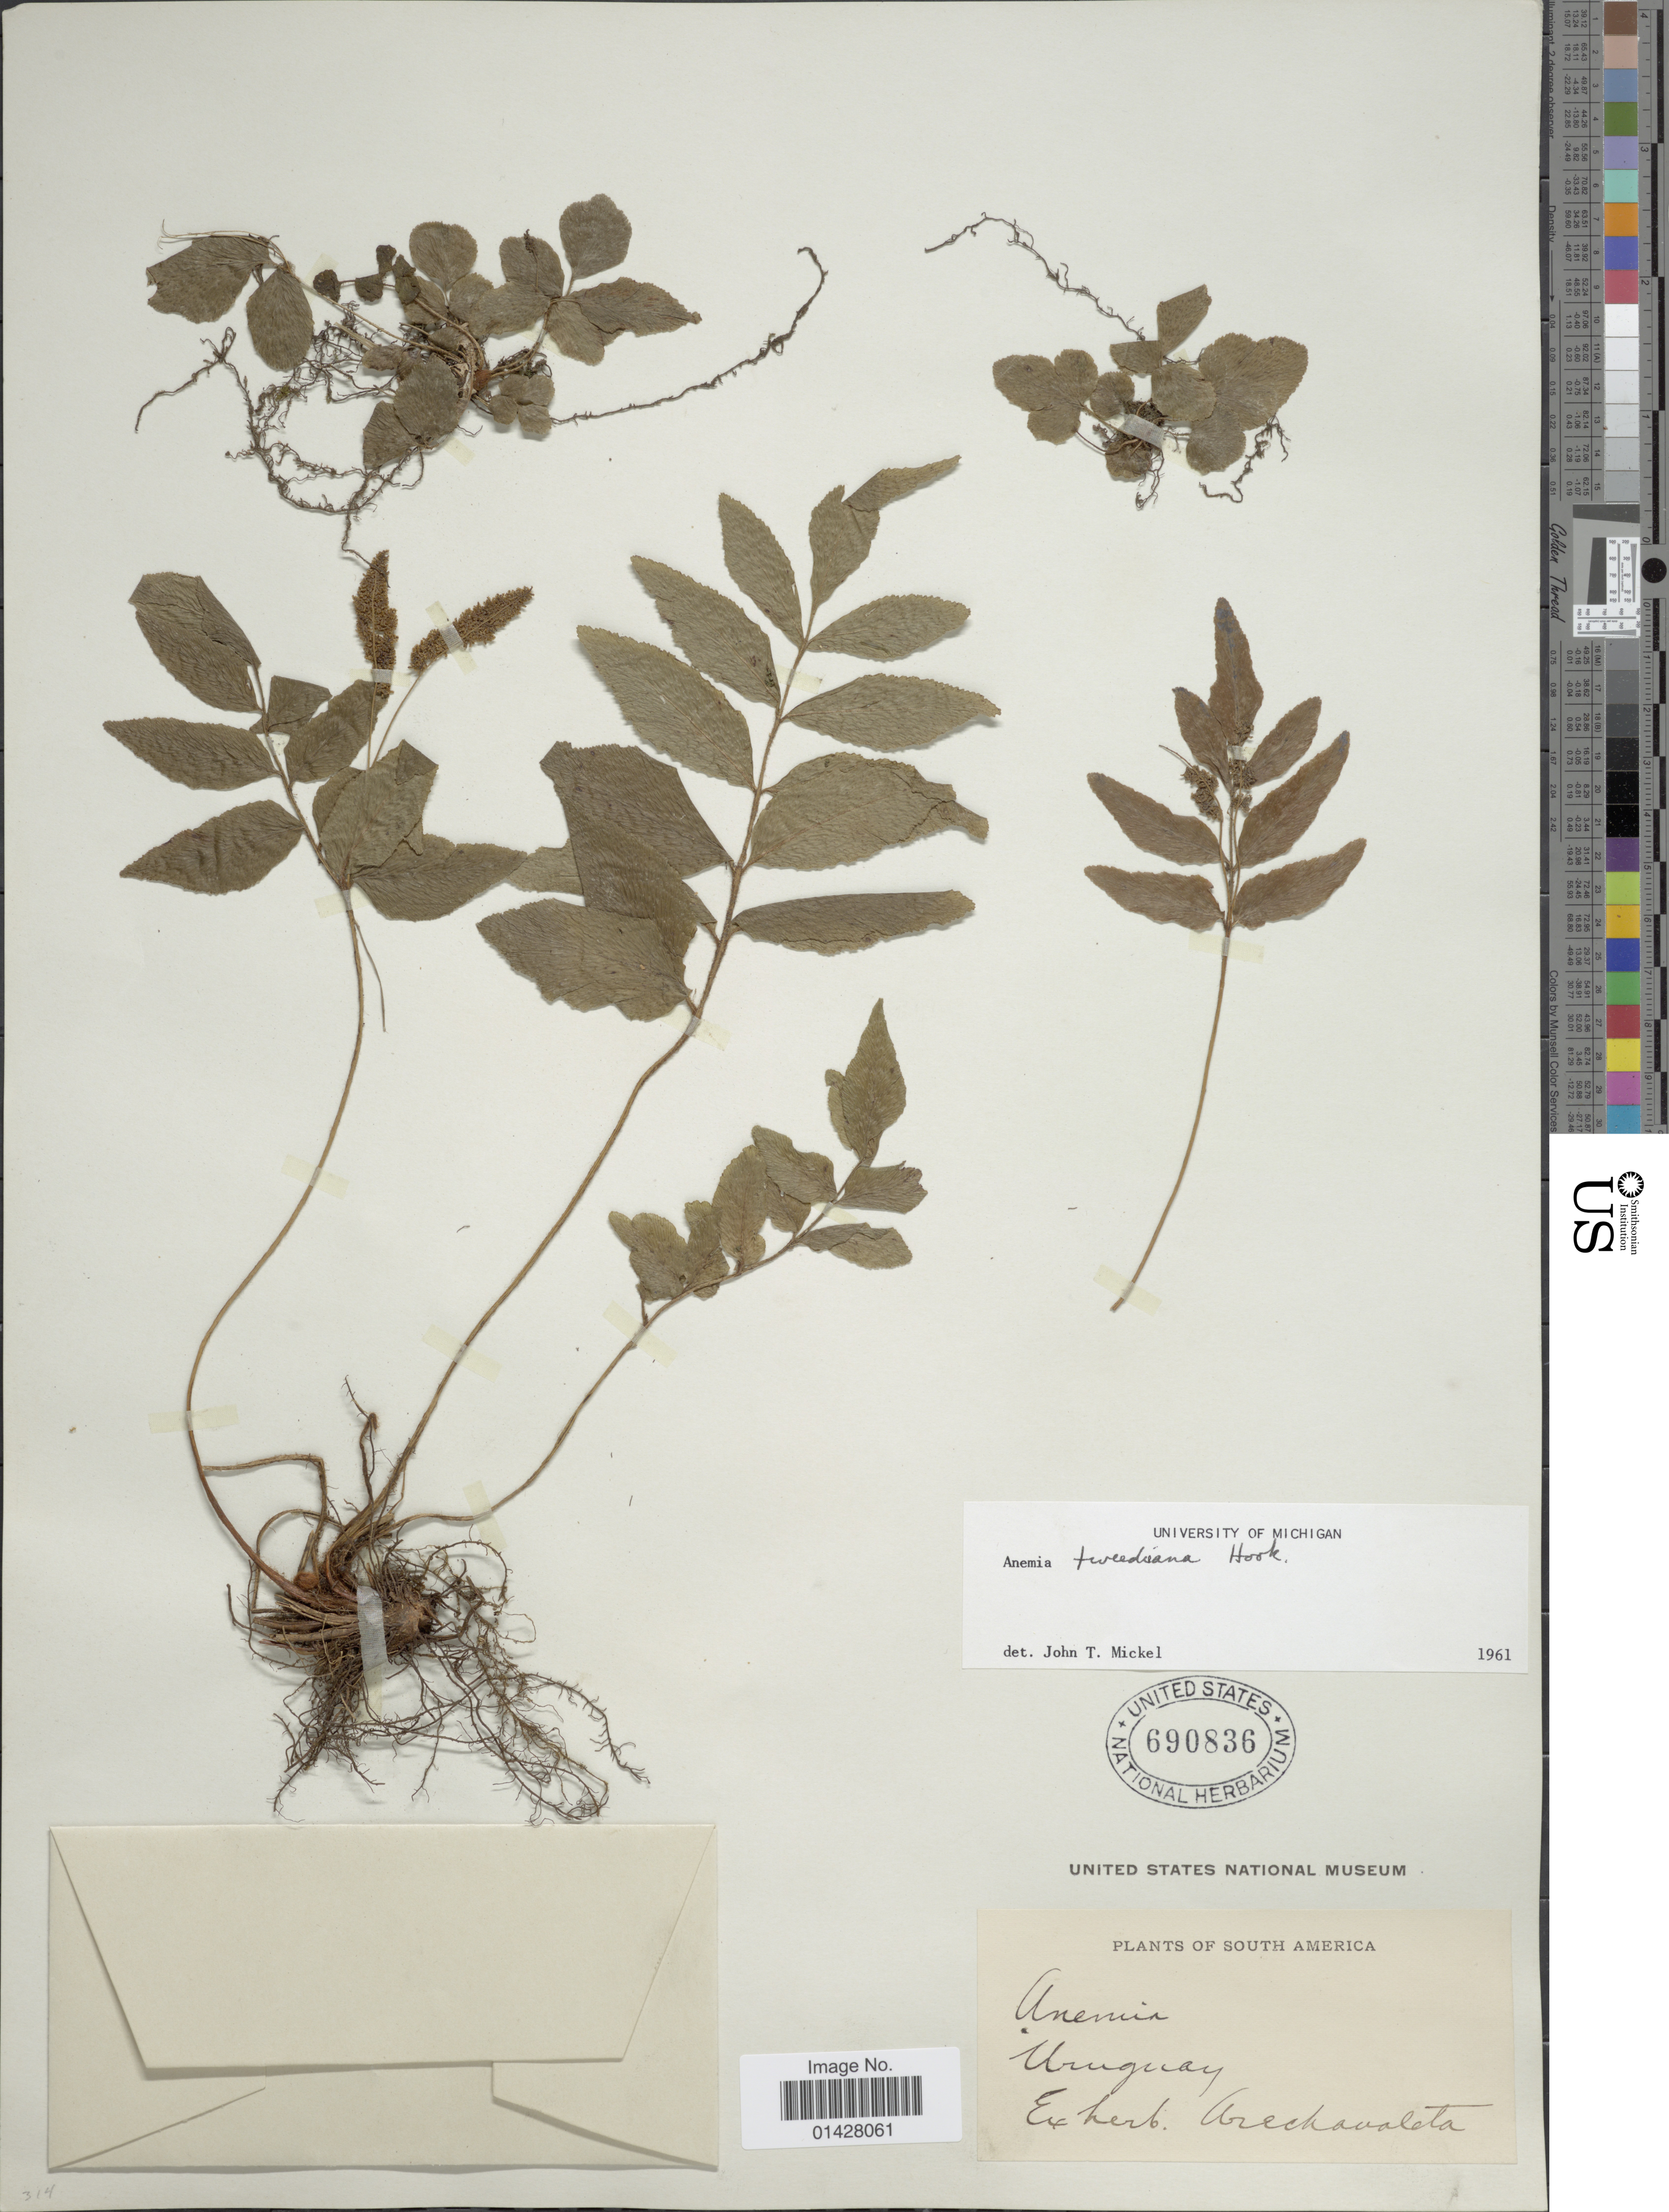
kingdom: Plantae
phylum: Tracheophyta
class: Polypodiopsida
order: Schizaeales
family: Anemiaceae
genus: Anemia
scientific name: Anemia phyllitidis var. tweedieana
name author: Hook.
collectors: ex herb. Arechavaleta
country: Uruguay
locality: South America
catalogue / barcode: US 690836